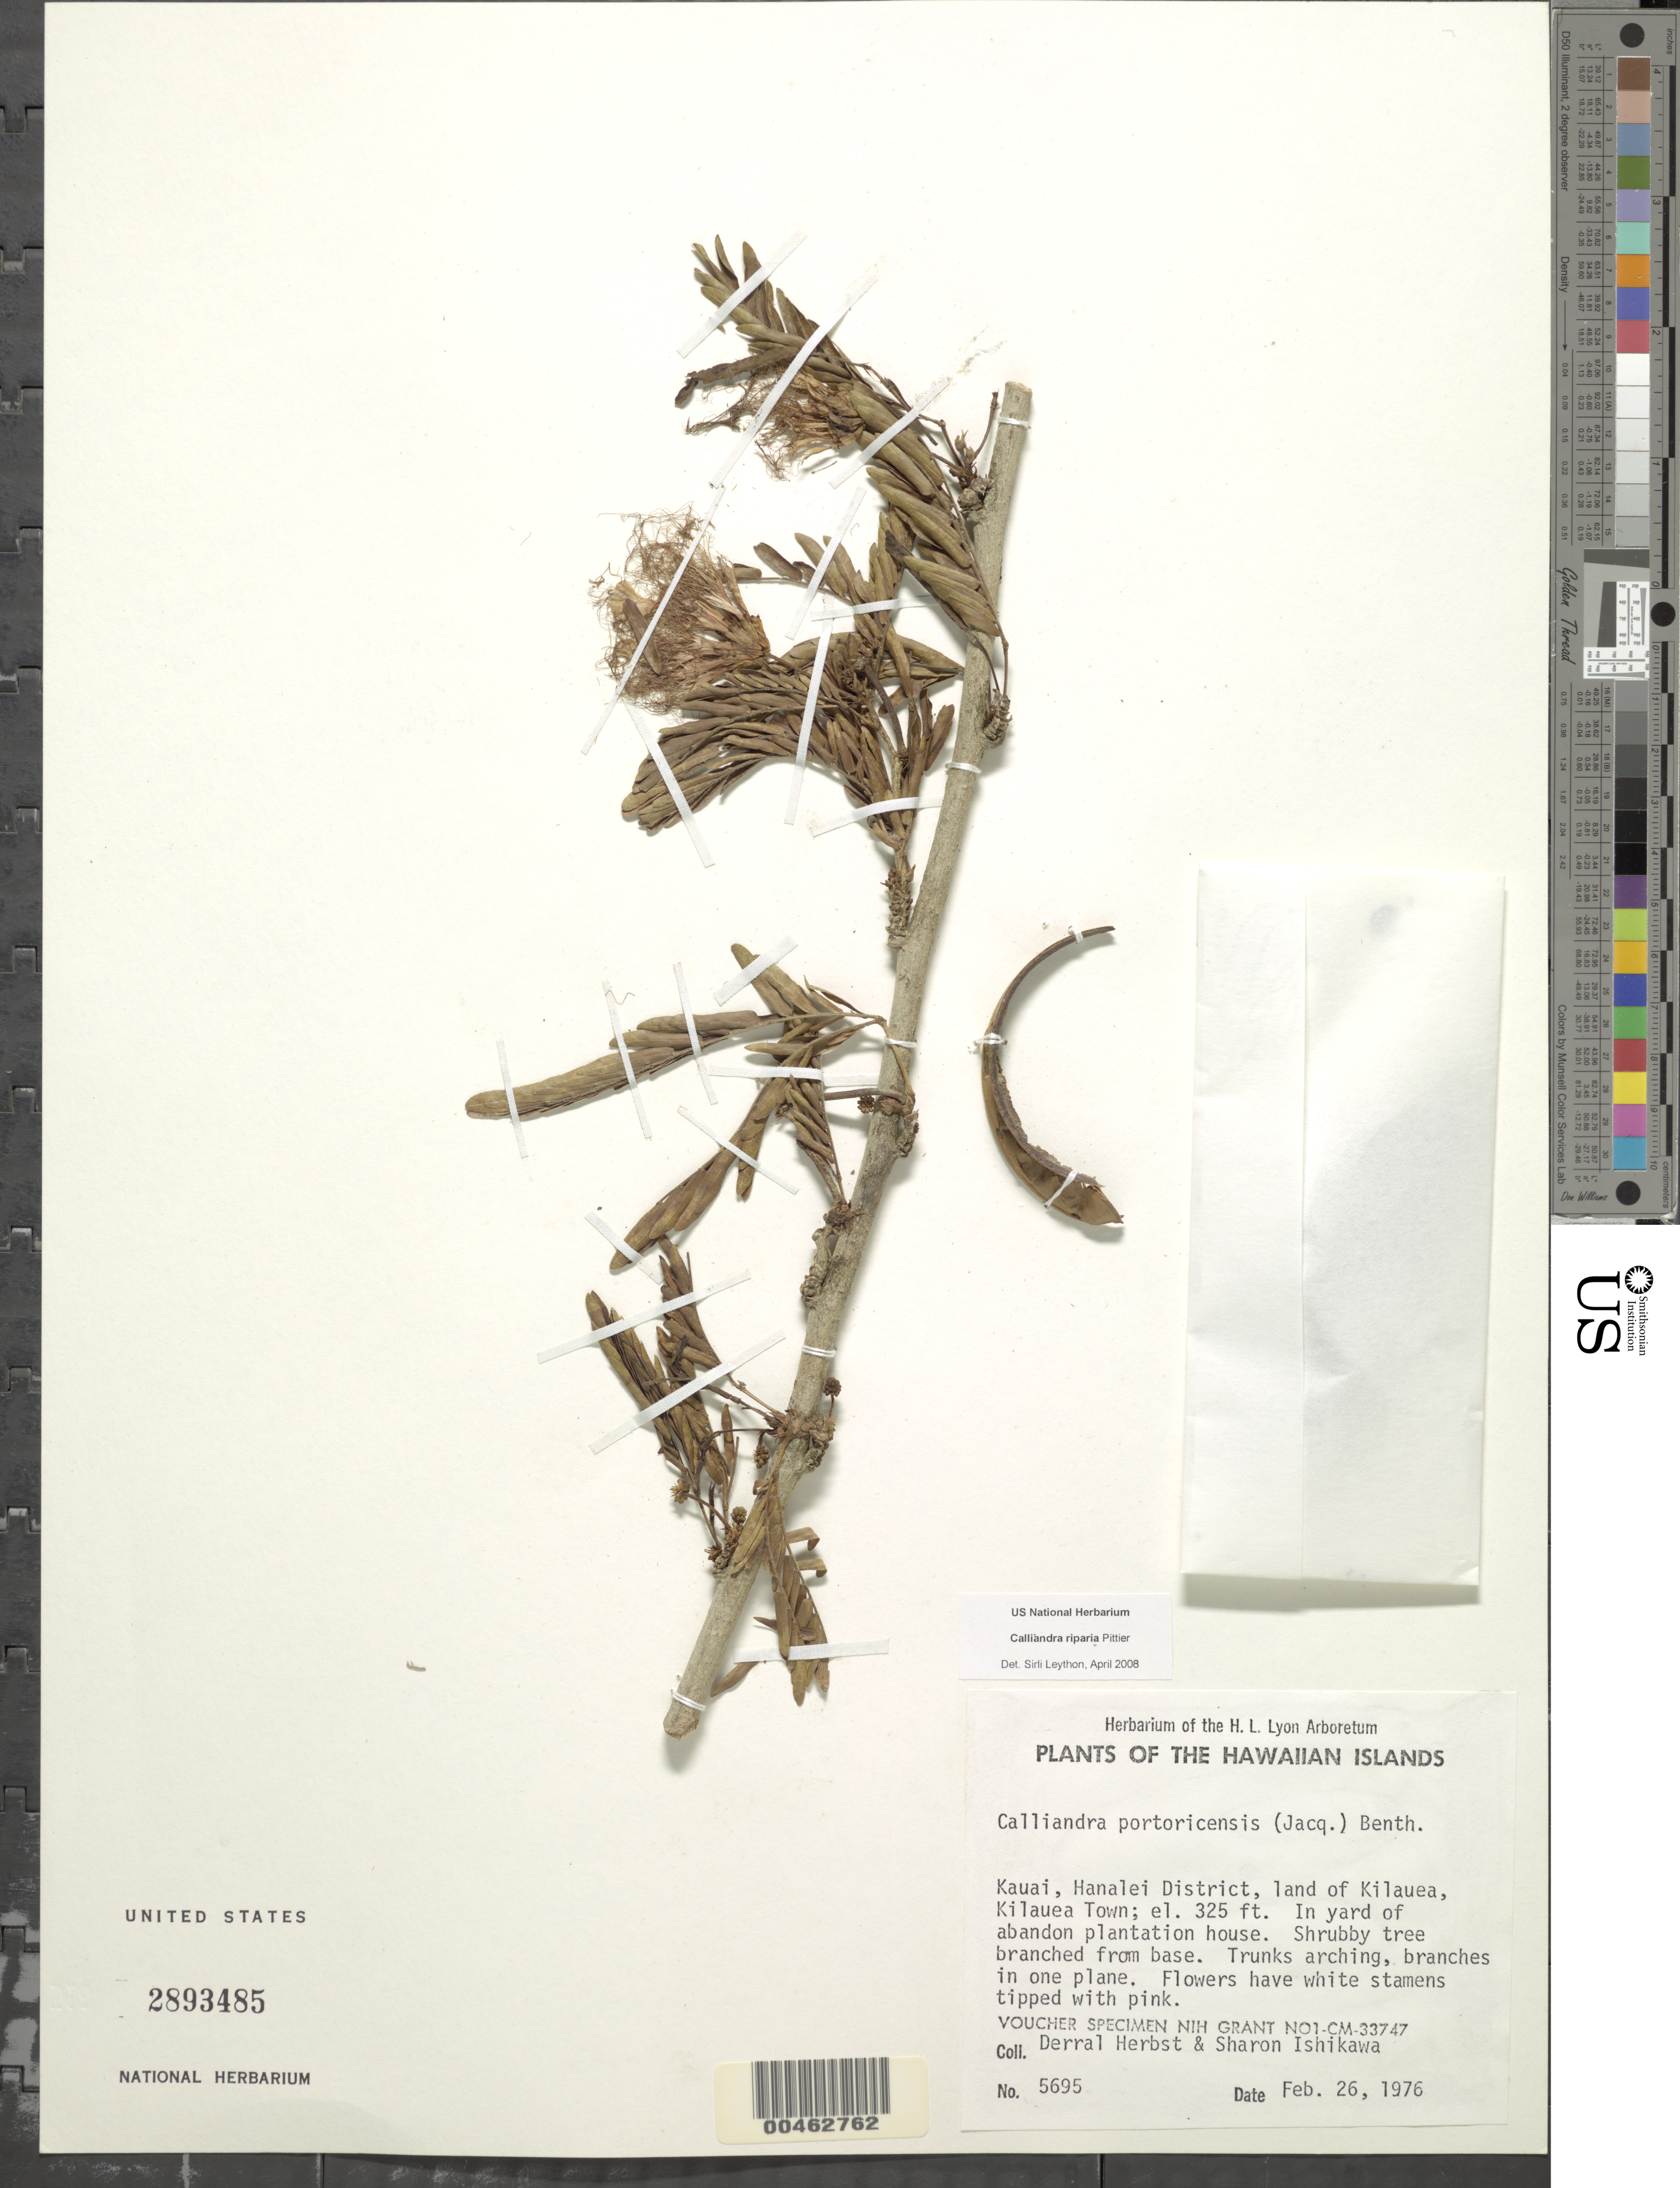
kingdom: Plantae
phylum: Tracheophyta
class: Magnoliopsida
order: Fabales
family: Fabaceae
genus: Calliandra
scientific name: Calliandra riparia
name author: Pittier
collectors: D. R. Herbst & S. Ishikawa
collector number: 5695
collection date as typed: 26 Feb 1976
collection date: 1976-02-26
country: United States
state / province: Hawaii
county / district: Kauai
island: Kaua'i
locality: Hanalei District, land of Kilauea, Kilauea Town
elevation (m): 99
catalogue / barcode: US 2893485